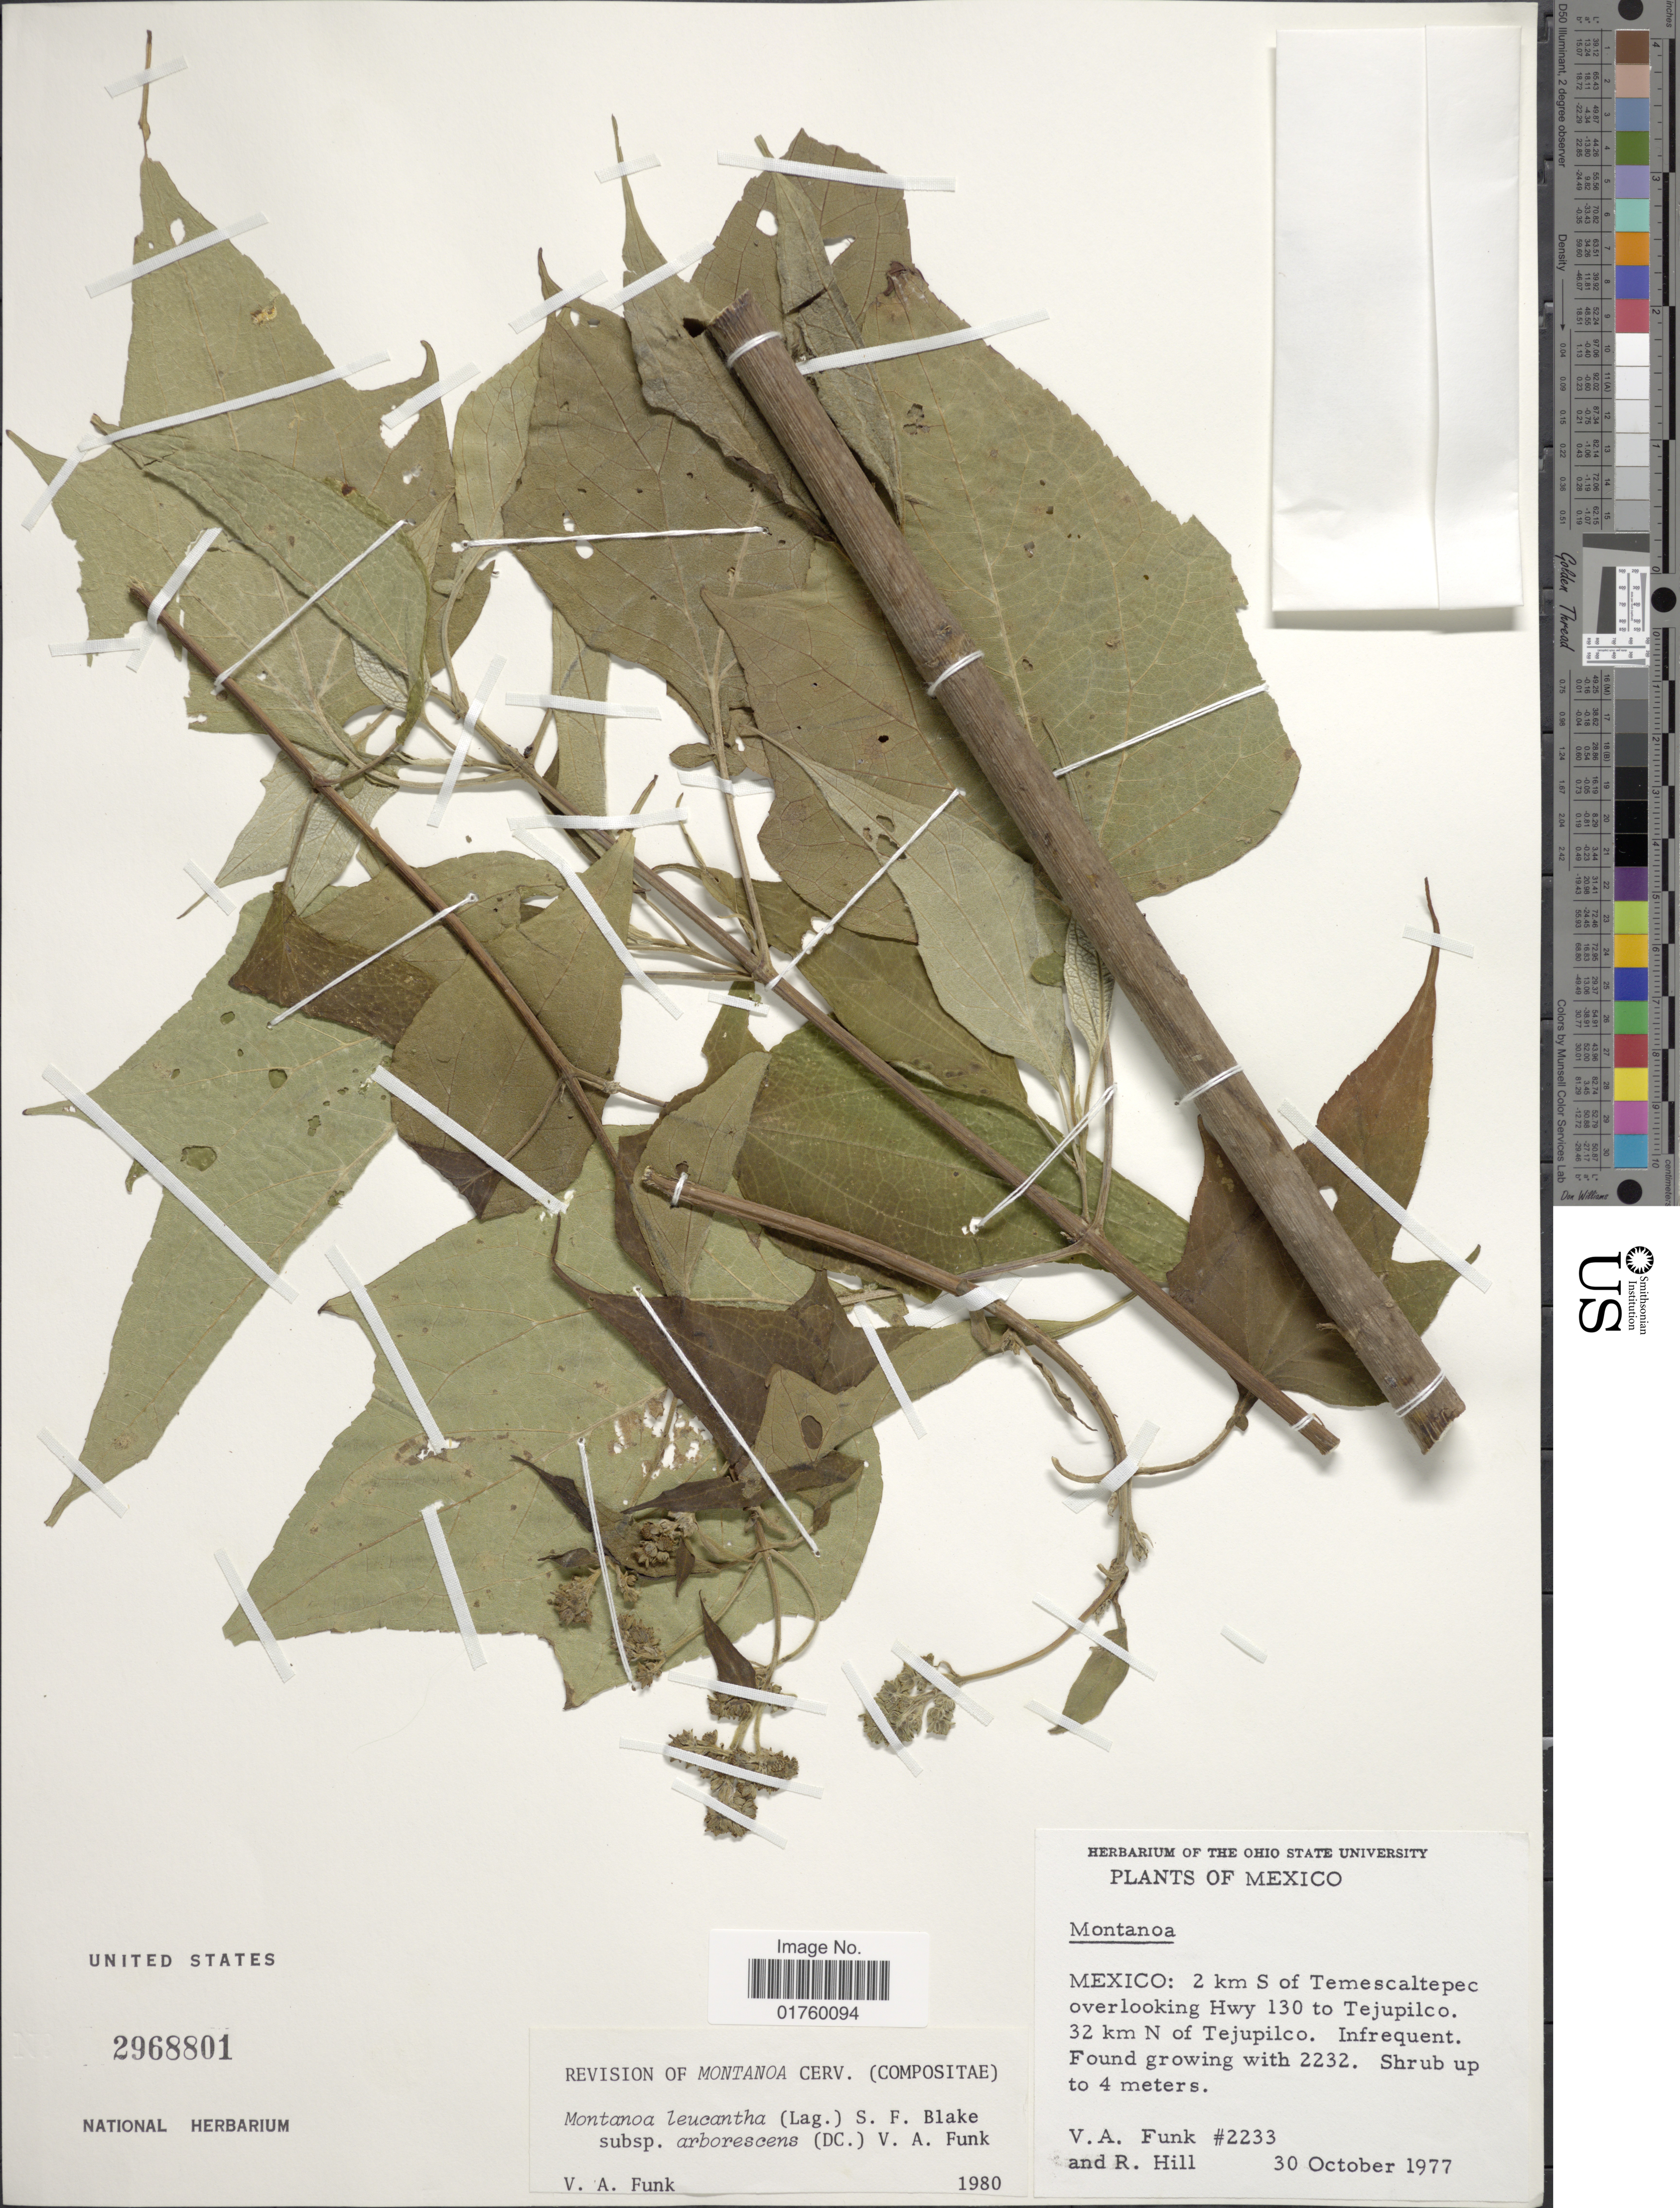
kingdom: Plantae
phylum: Tracheophyta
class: Magnoliopsida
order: Asterales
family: Asteraceae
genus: Montanoa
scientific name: Montanoa leucantha subsp. arborescens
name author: (DC.) V.A. Funk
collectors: V. Funk & R. Hill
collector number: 2233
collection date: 1977-10-30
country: Mexico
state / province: México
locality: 2 km S of Temascaltepec overlooking Hwy 130 to Tejupilco, 32 km N of Tejupilco.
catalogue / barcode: US 2968801